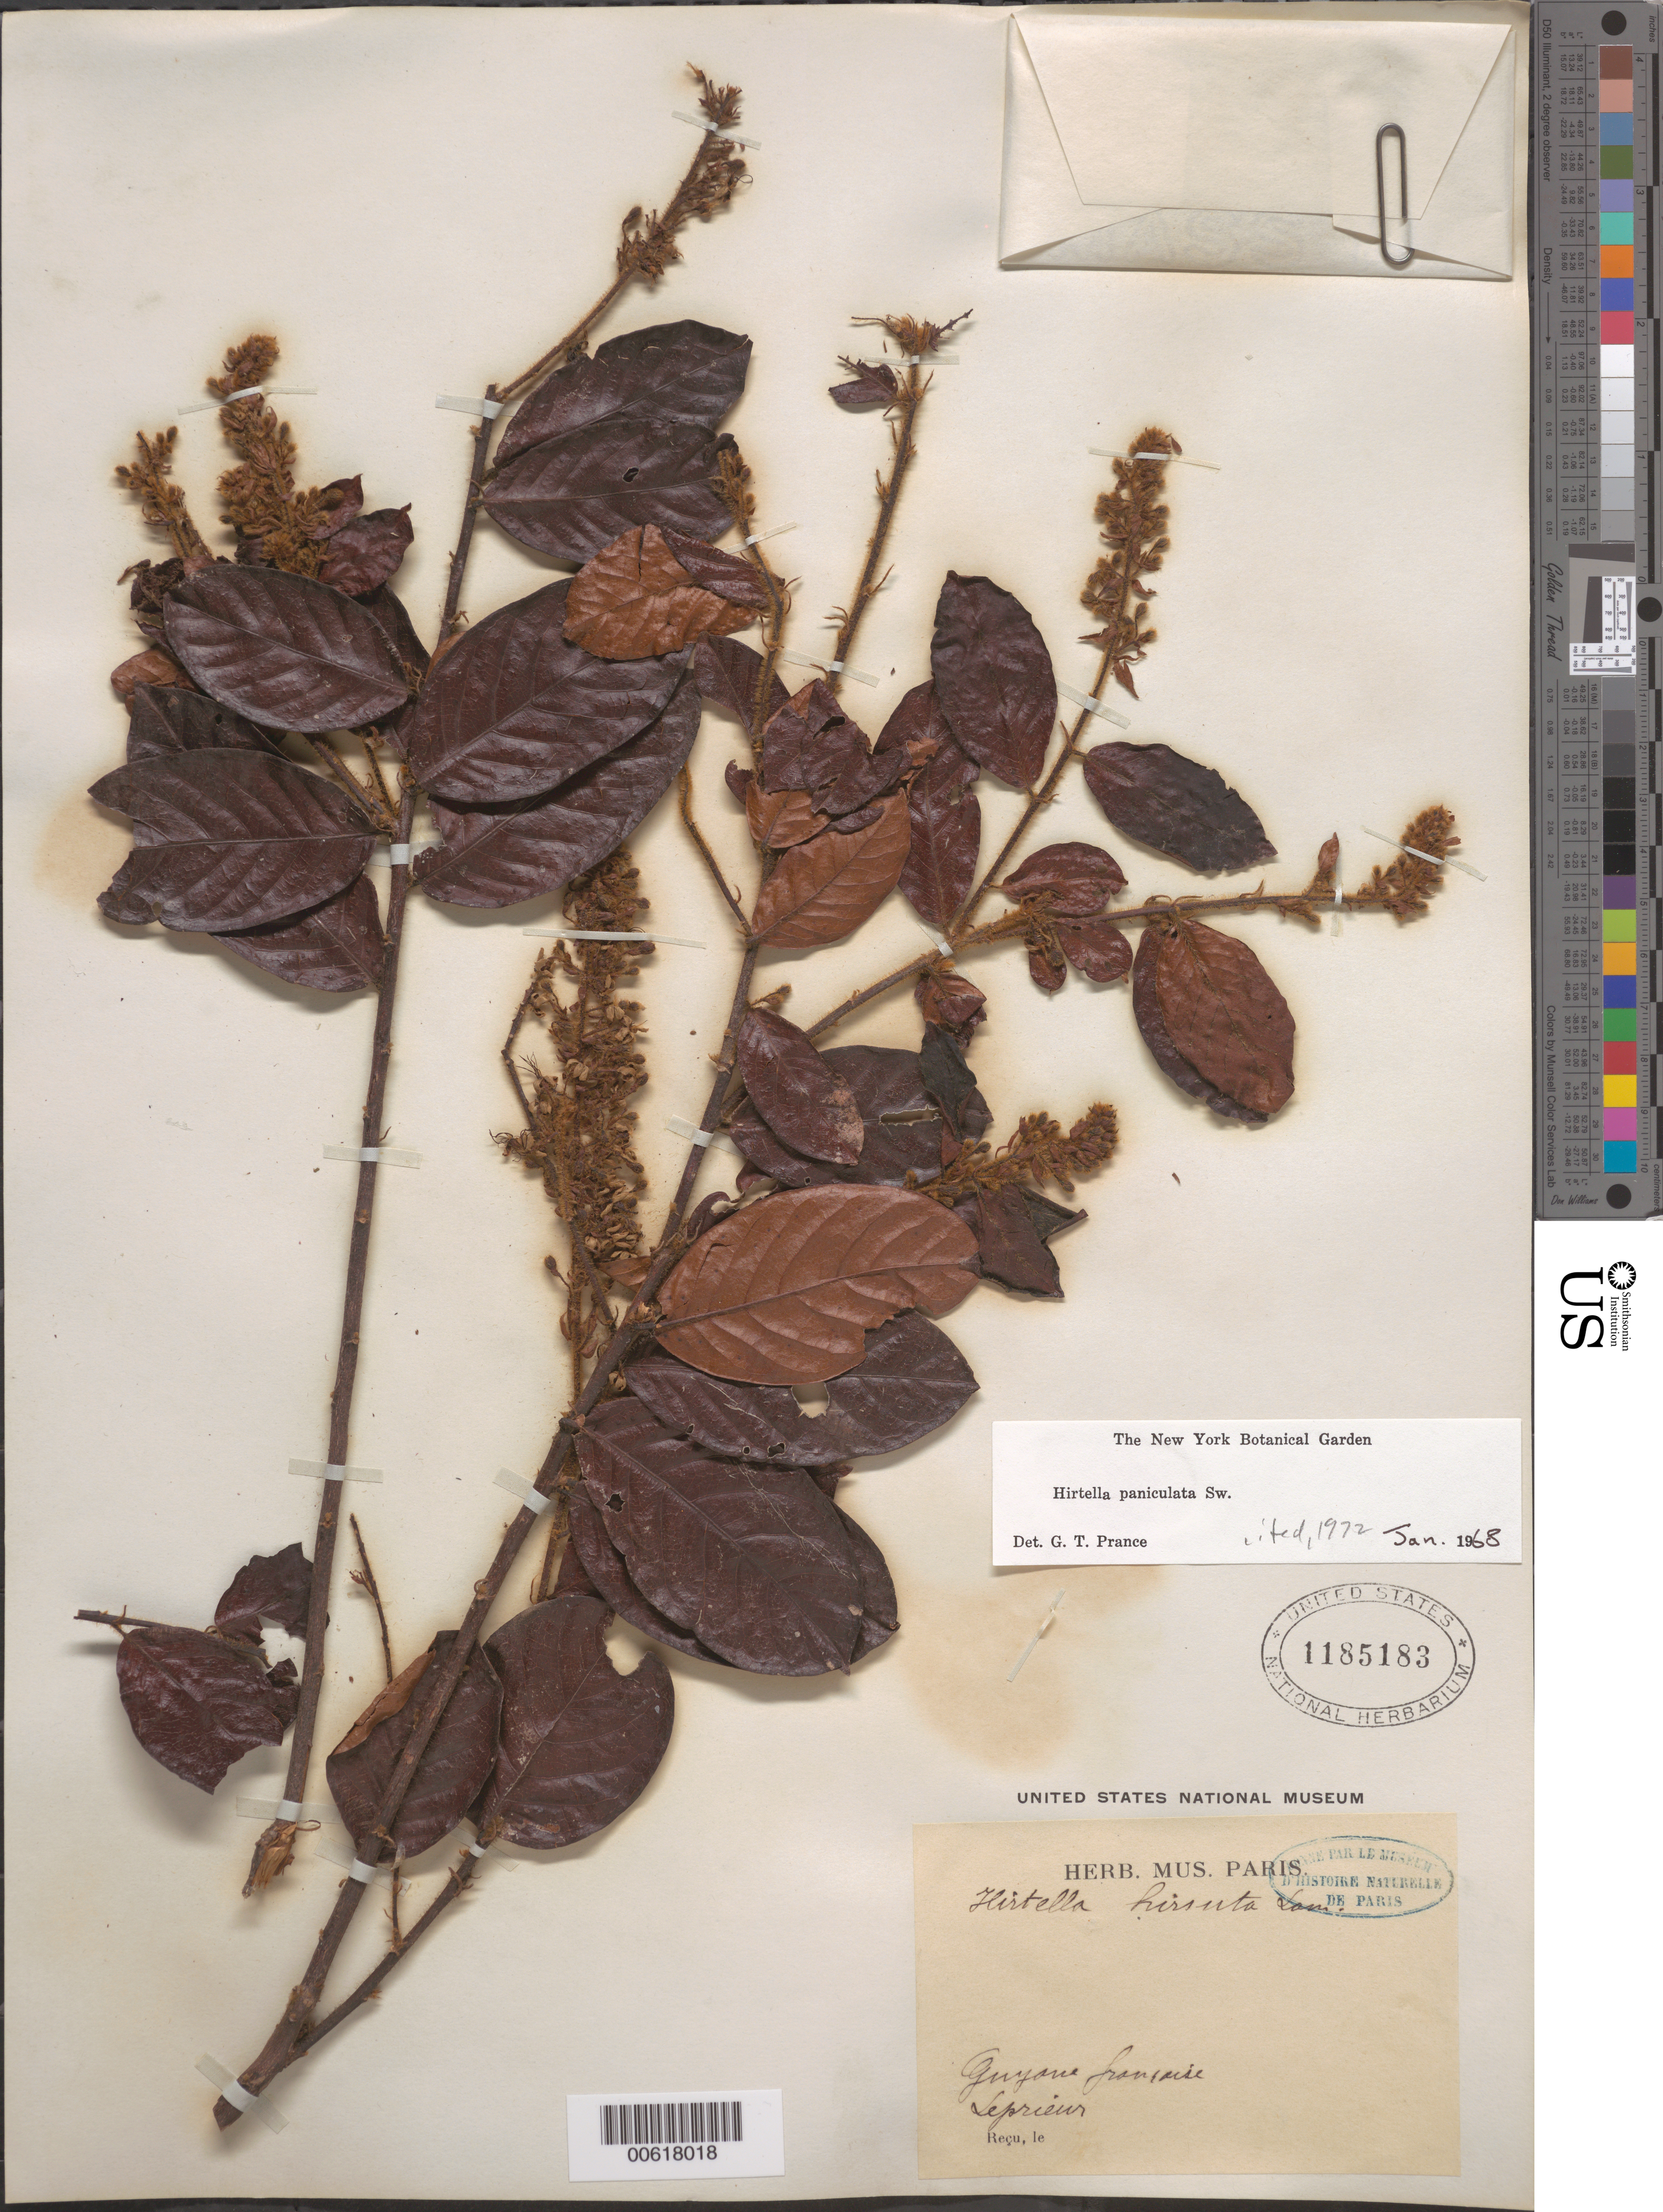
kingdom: Plantae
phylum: Tracheophyta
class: Magnoliopsida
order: Malpighiales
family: Chrysobalanaceae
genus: Hirtella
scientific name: Hirtella paniculata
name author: Sw.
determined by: Prance, G. T.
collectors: F. M. R. Leprieur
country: French Guiana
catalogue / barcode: US 1185183